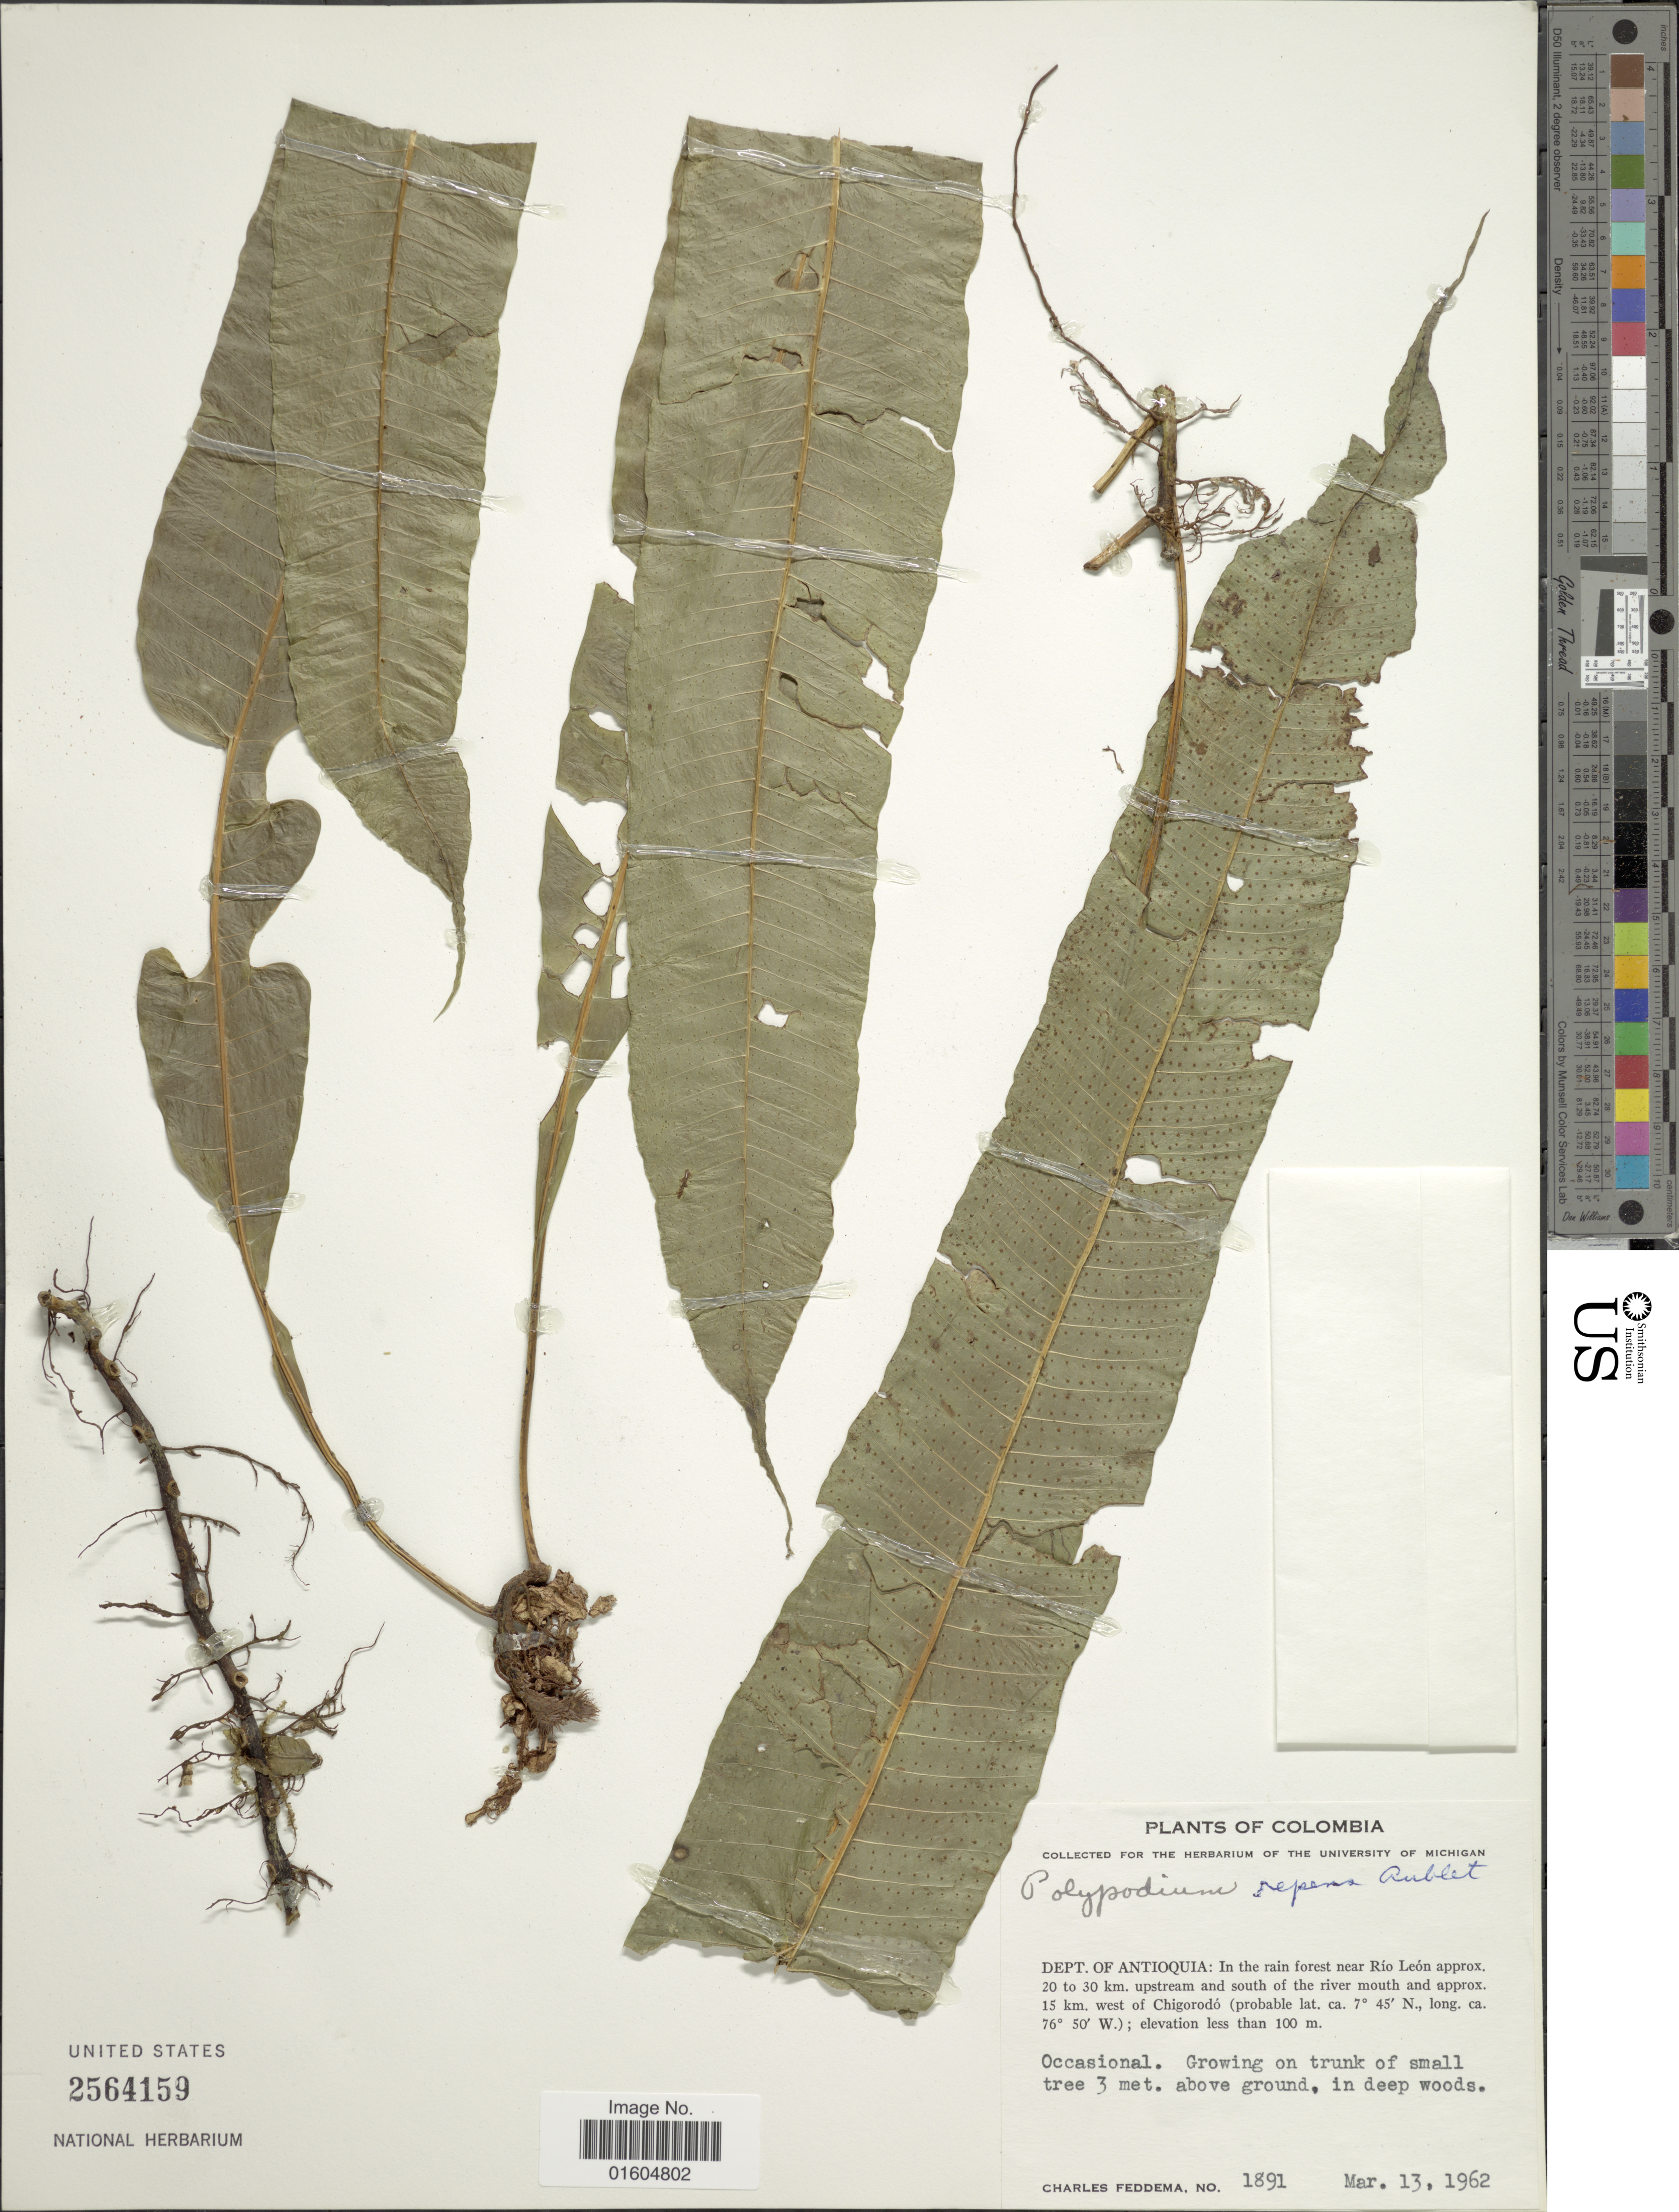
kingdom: Plantae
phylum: Tracheophyta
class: Polypodiopsida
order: Polypodiales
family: Polypodiaceae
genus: Campyloneurum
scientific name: Campyloneurum repens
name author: (Aubl.) C. Presl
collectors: C. Feddema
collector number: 1891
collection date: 1962-03-13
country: Colombia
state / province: Antioquia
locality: Colombia. Dept. of Antioquia: In the rain forest near Rio Leon approx. 20 to 30 km. upstream and south of the river mouth and approx. 15 km. west of Chigorodo, above ground, in deep woods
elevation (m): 100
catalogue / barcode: US 2564159